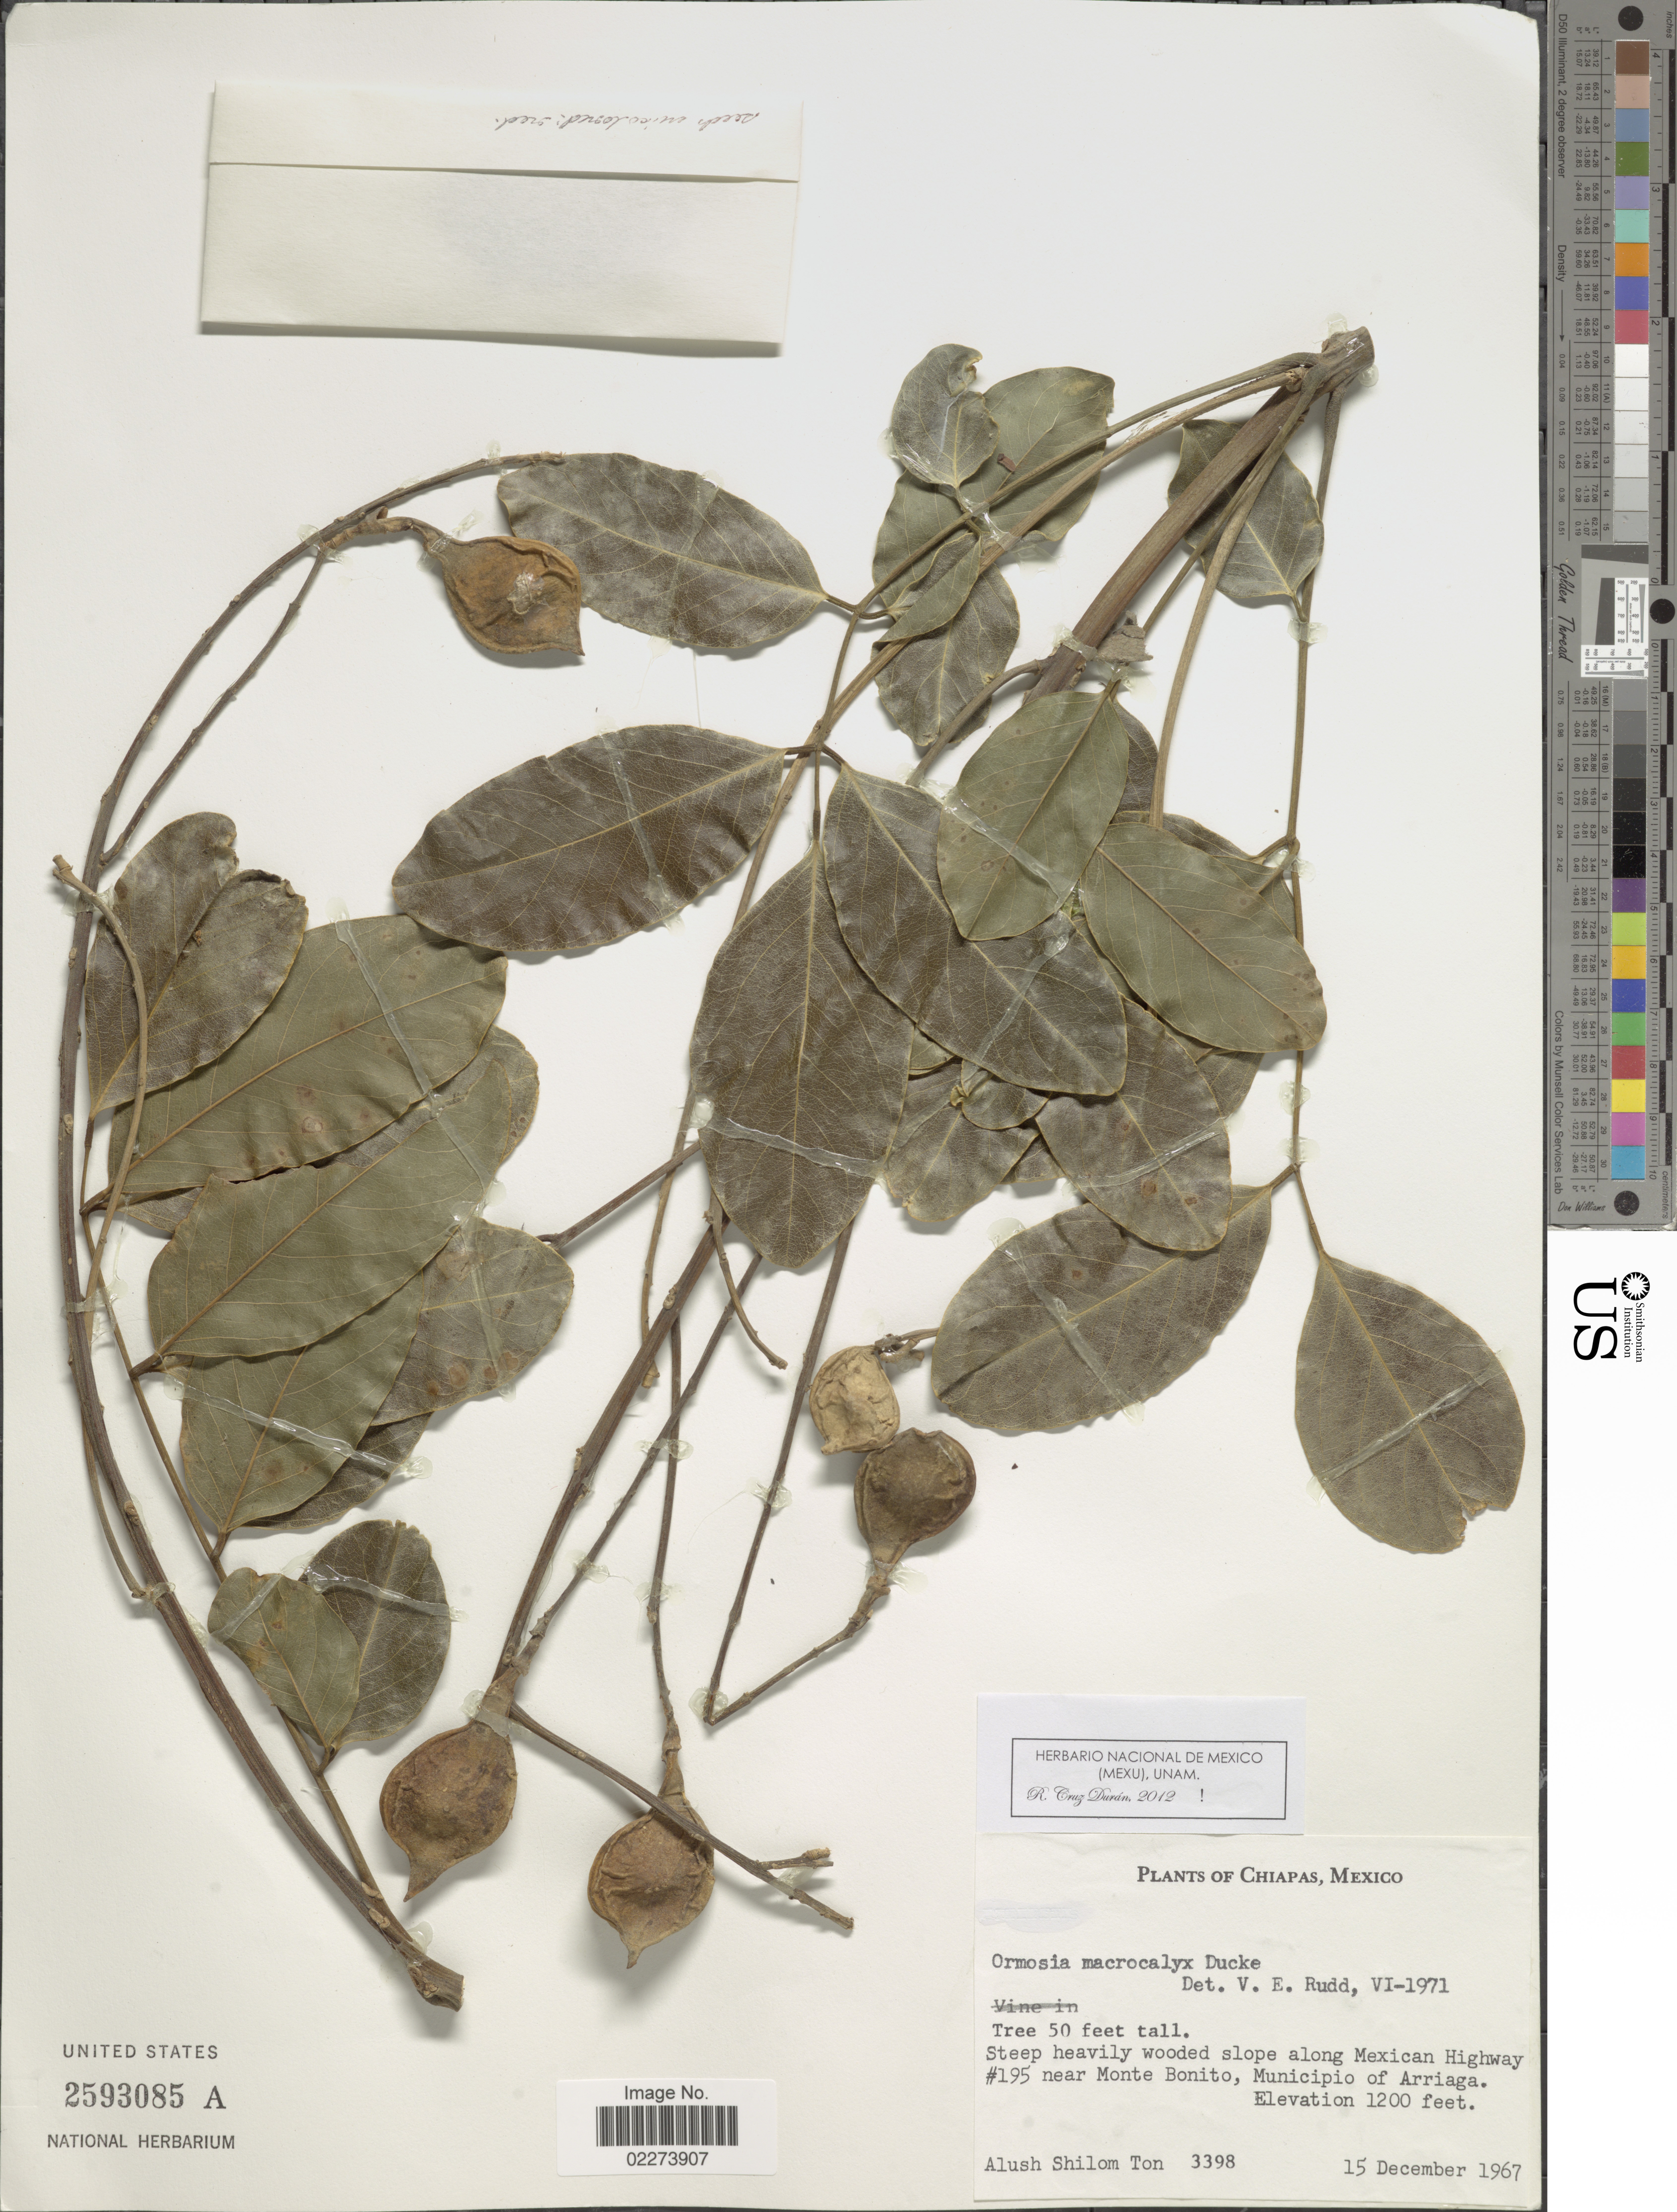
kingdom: Plantae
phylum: Tracheophyta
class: Magnoliopsida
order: Fabales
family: Fabaceae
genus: Ormosia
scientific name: Ormosia macrocalyx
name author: Ducke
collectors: A. M. Ton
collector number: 3398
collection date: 1967-12-15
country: Mexico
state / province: Chiapas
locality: Chiapas, Mexico, Steep heavily wooded slope along Mexican Highway #195 near Monte Bonito, Municipio of Arriaga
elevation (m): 366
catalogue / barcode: US 2593085A